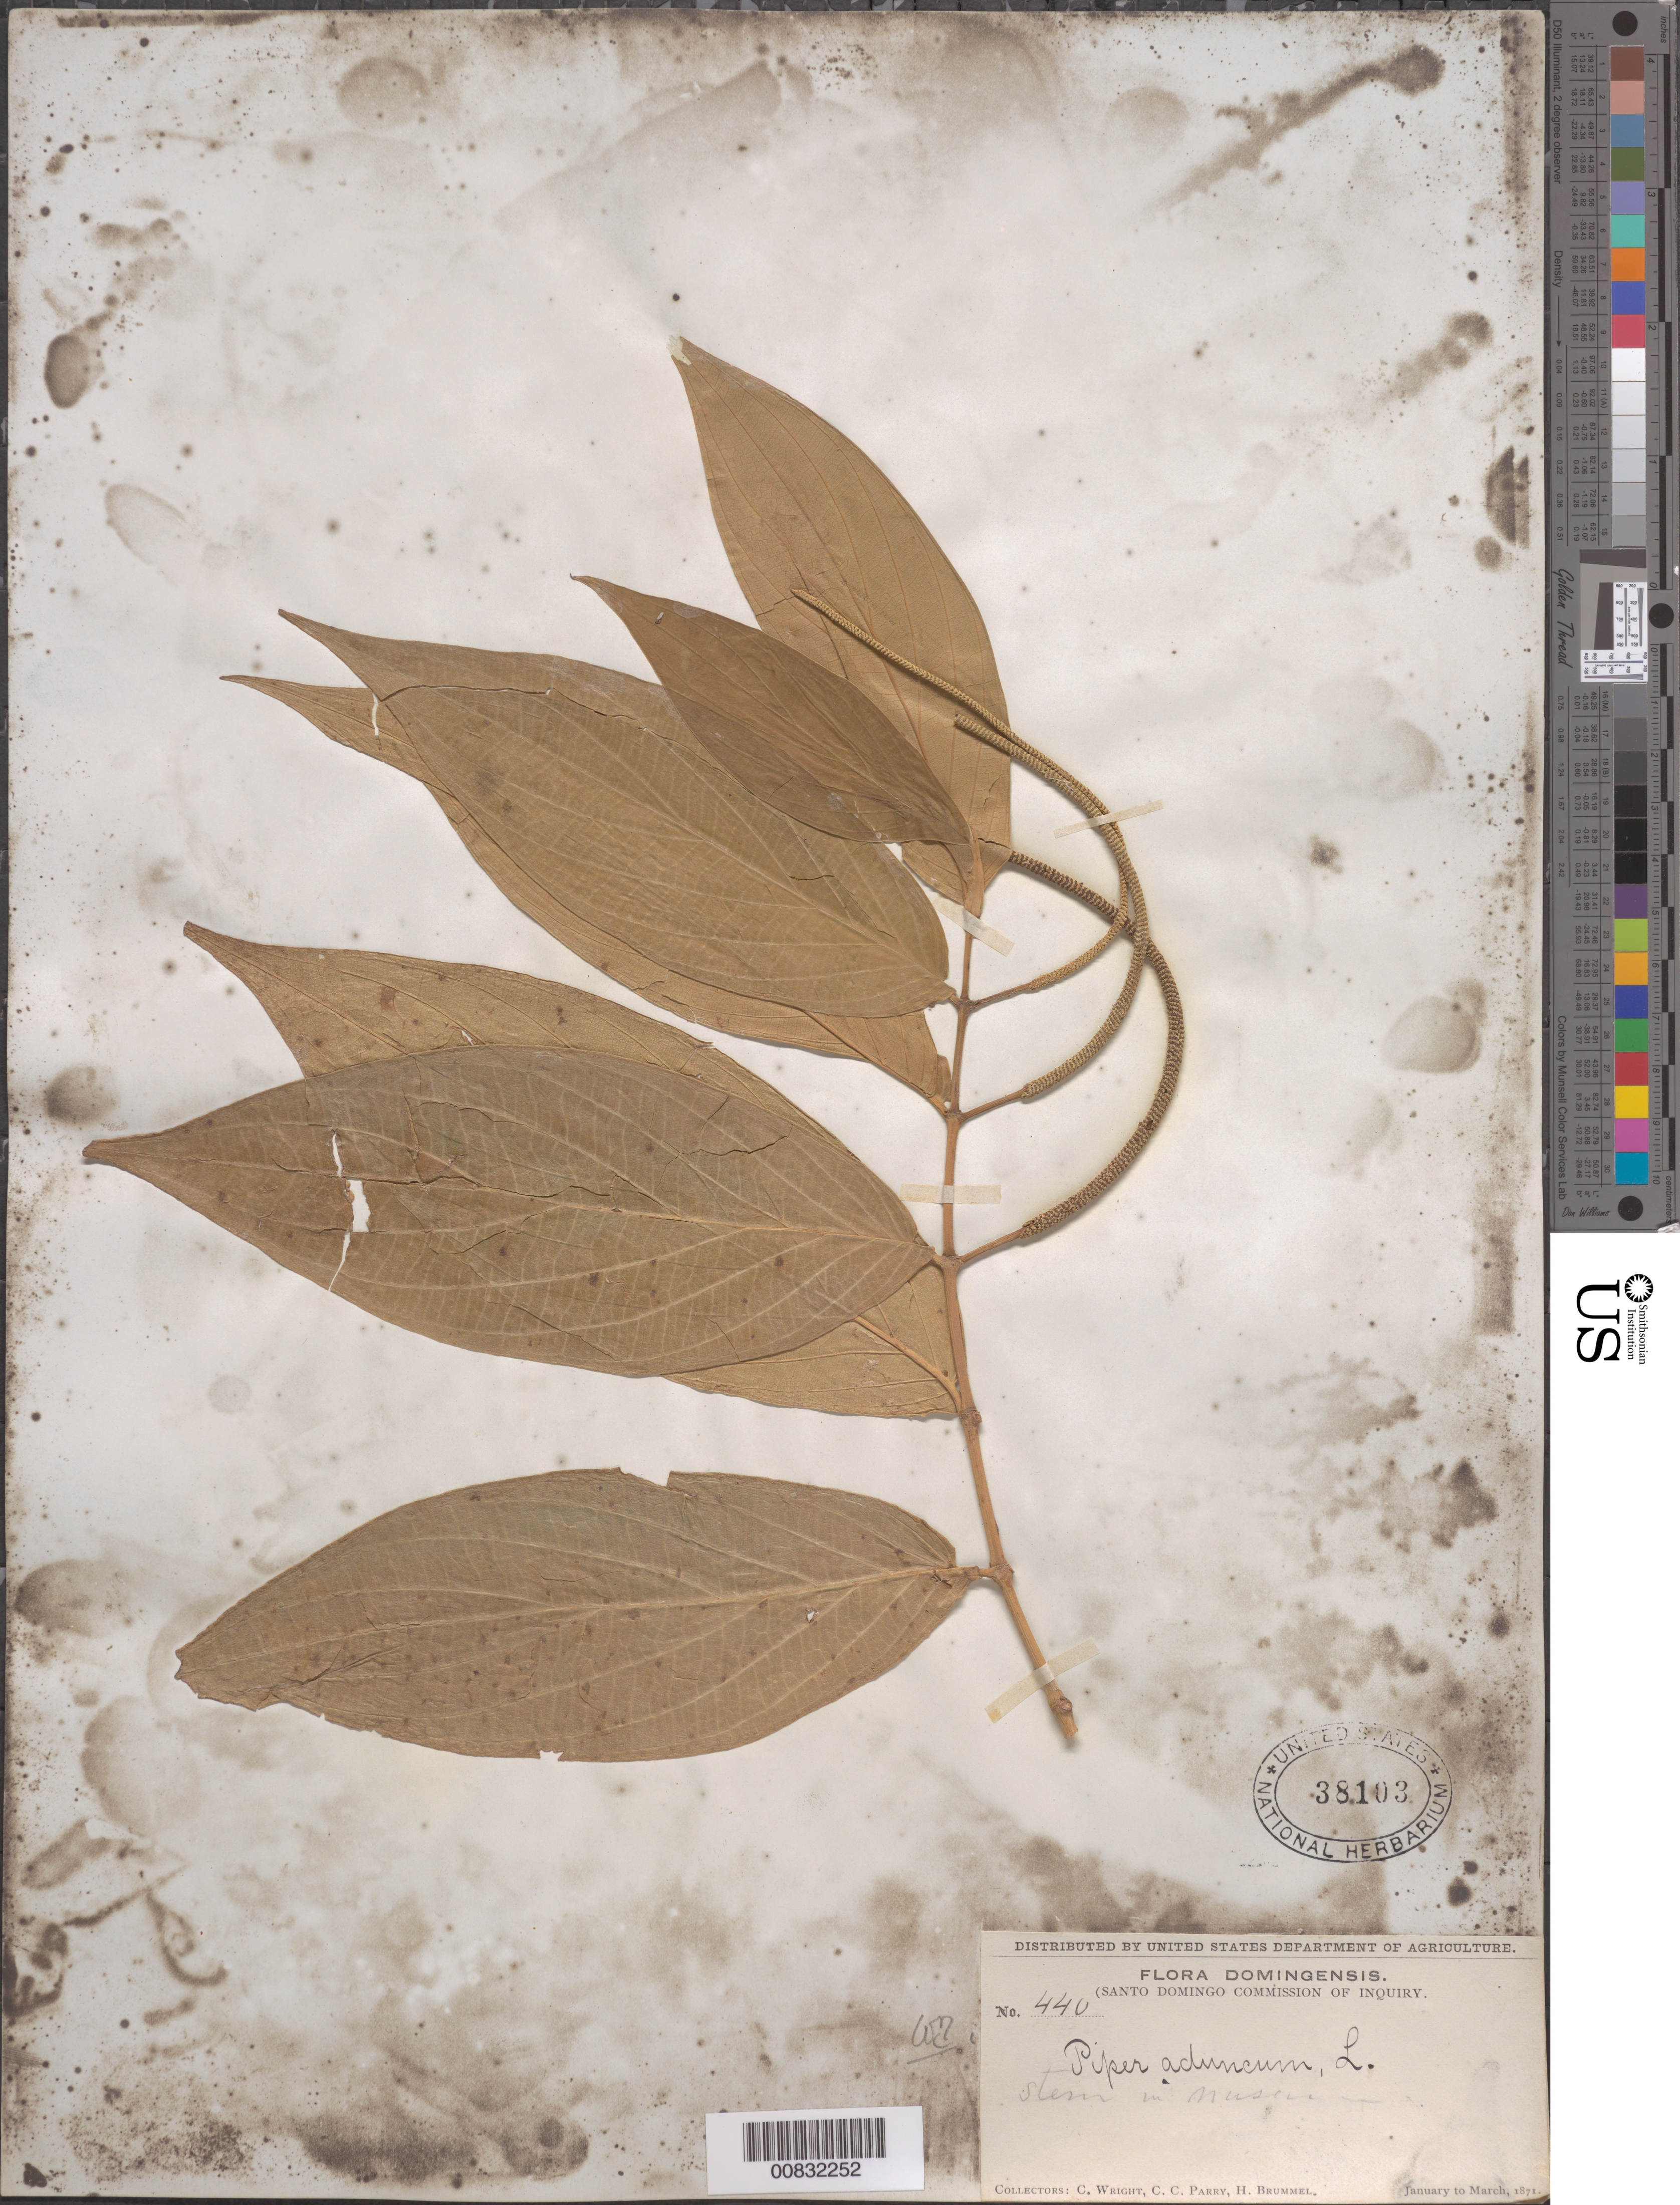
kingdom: Plantae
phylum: Tracheophyta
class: Magnoliopsida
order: Piperales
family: Piperaceae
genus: Piper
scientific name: Piper aduncum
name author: L.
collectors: C. Wright, C. C. Parry & H. Brummel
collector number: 440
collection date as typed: Jan 1871 to -- Mar 1871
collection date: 1871-01/1871-03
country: Dominican Republic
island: Hispaniola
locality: Dominican Republic.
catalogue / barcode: US 38103